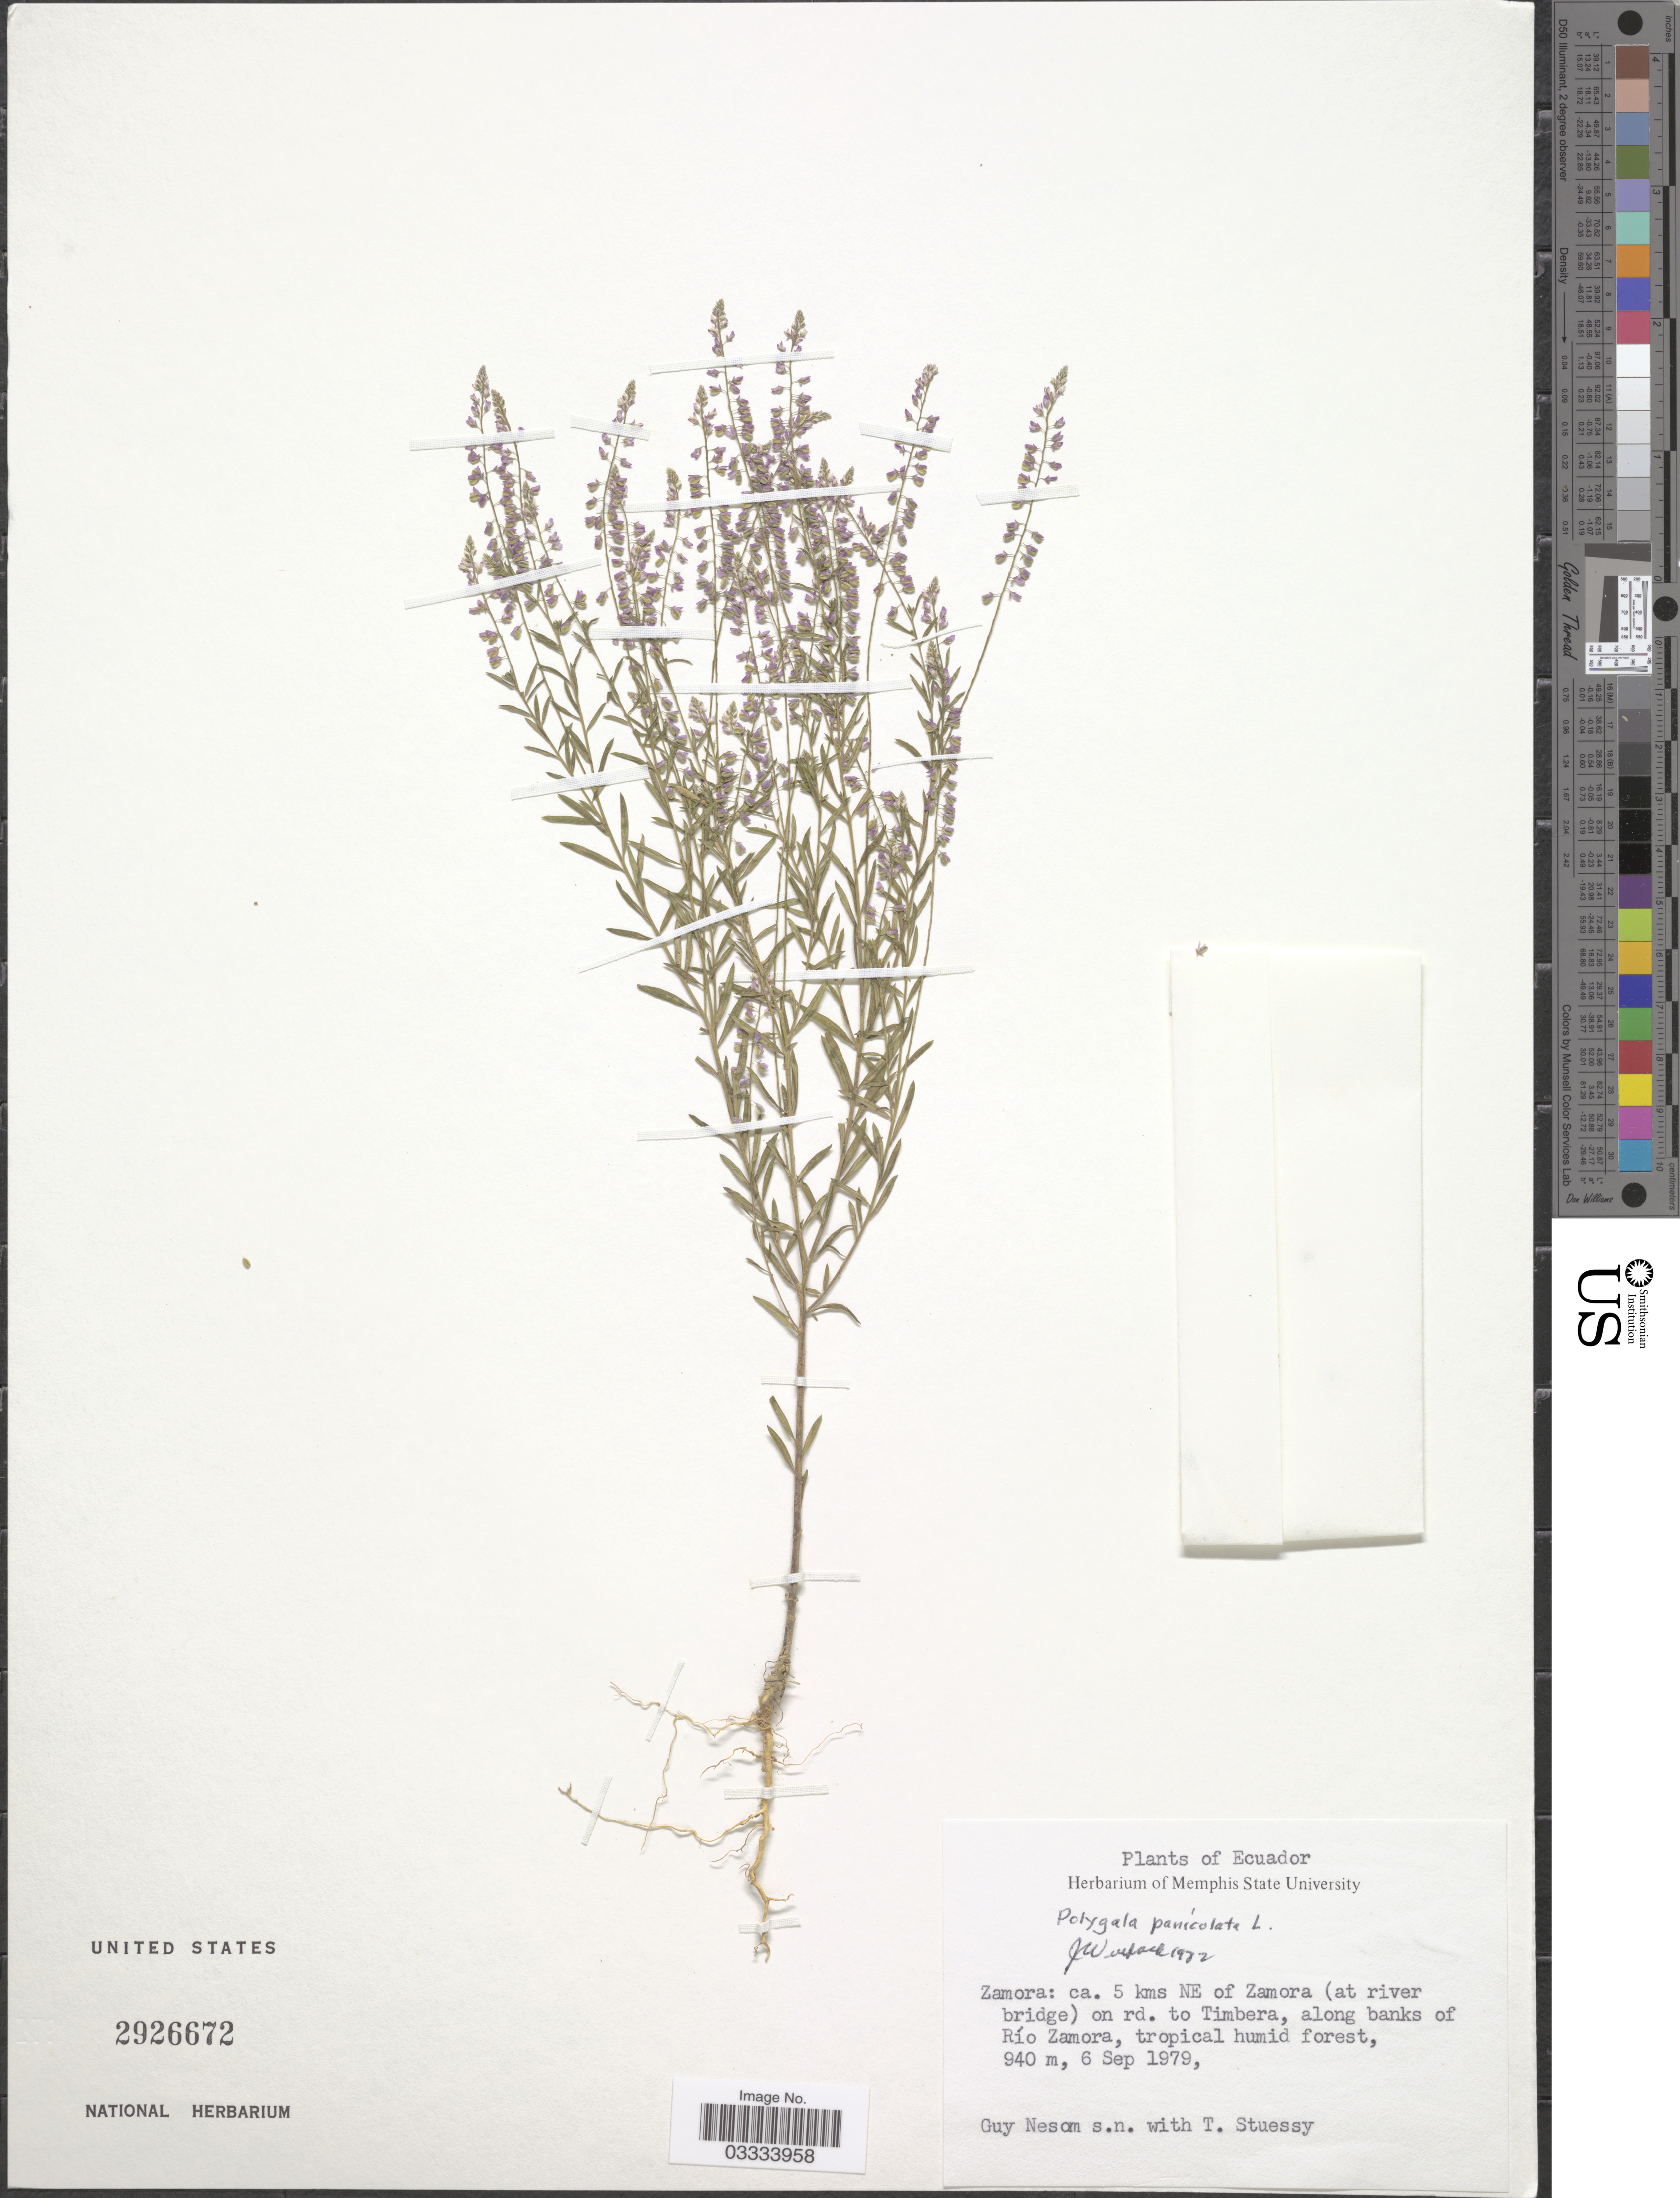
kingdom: Plantae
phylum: Tracheophyta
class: Magnoliopsida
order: Fabales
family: Polygalaceae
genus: Polygala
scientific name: Polygala paniculata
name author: L.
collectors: G. Nesom & T. Stuessy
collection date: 1979-09-06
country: Ecuador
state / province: Zamora-Chinchipe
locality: Zamora: ca. 5 kms NE of Zamora (at river bridge) on rd. to Timbera, along banks of Río Zamora, tropical humid forest.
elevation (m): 940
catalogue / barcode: US 2926672